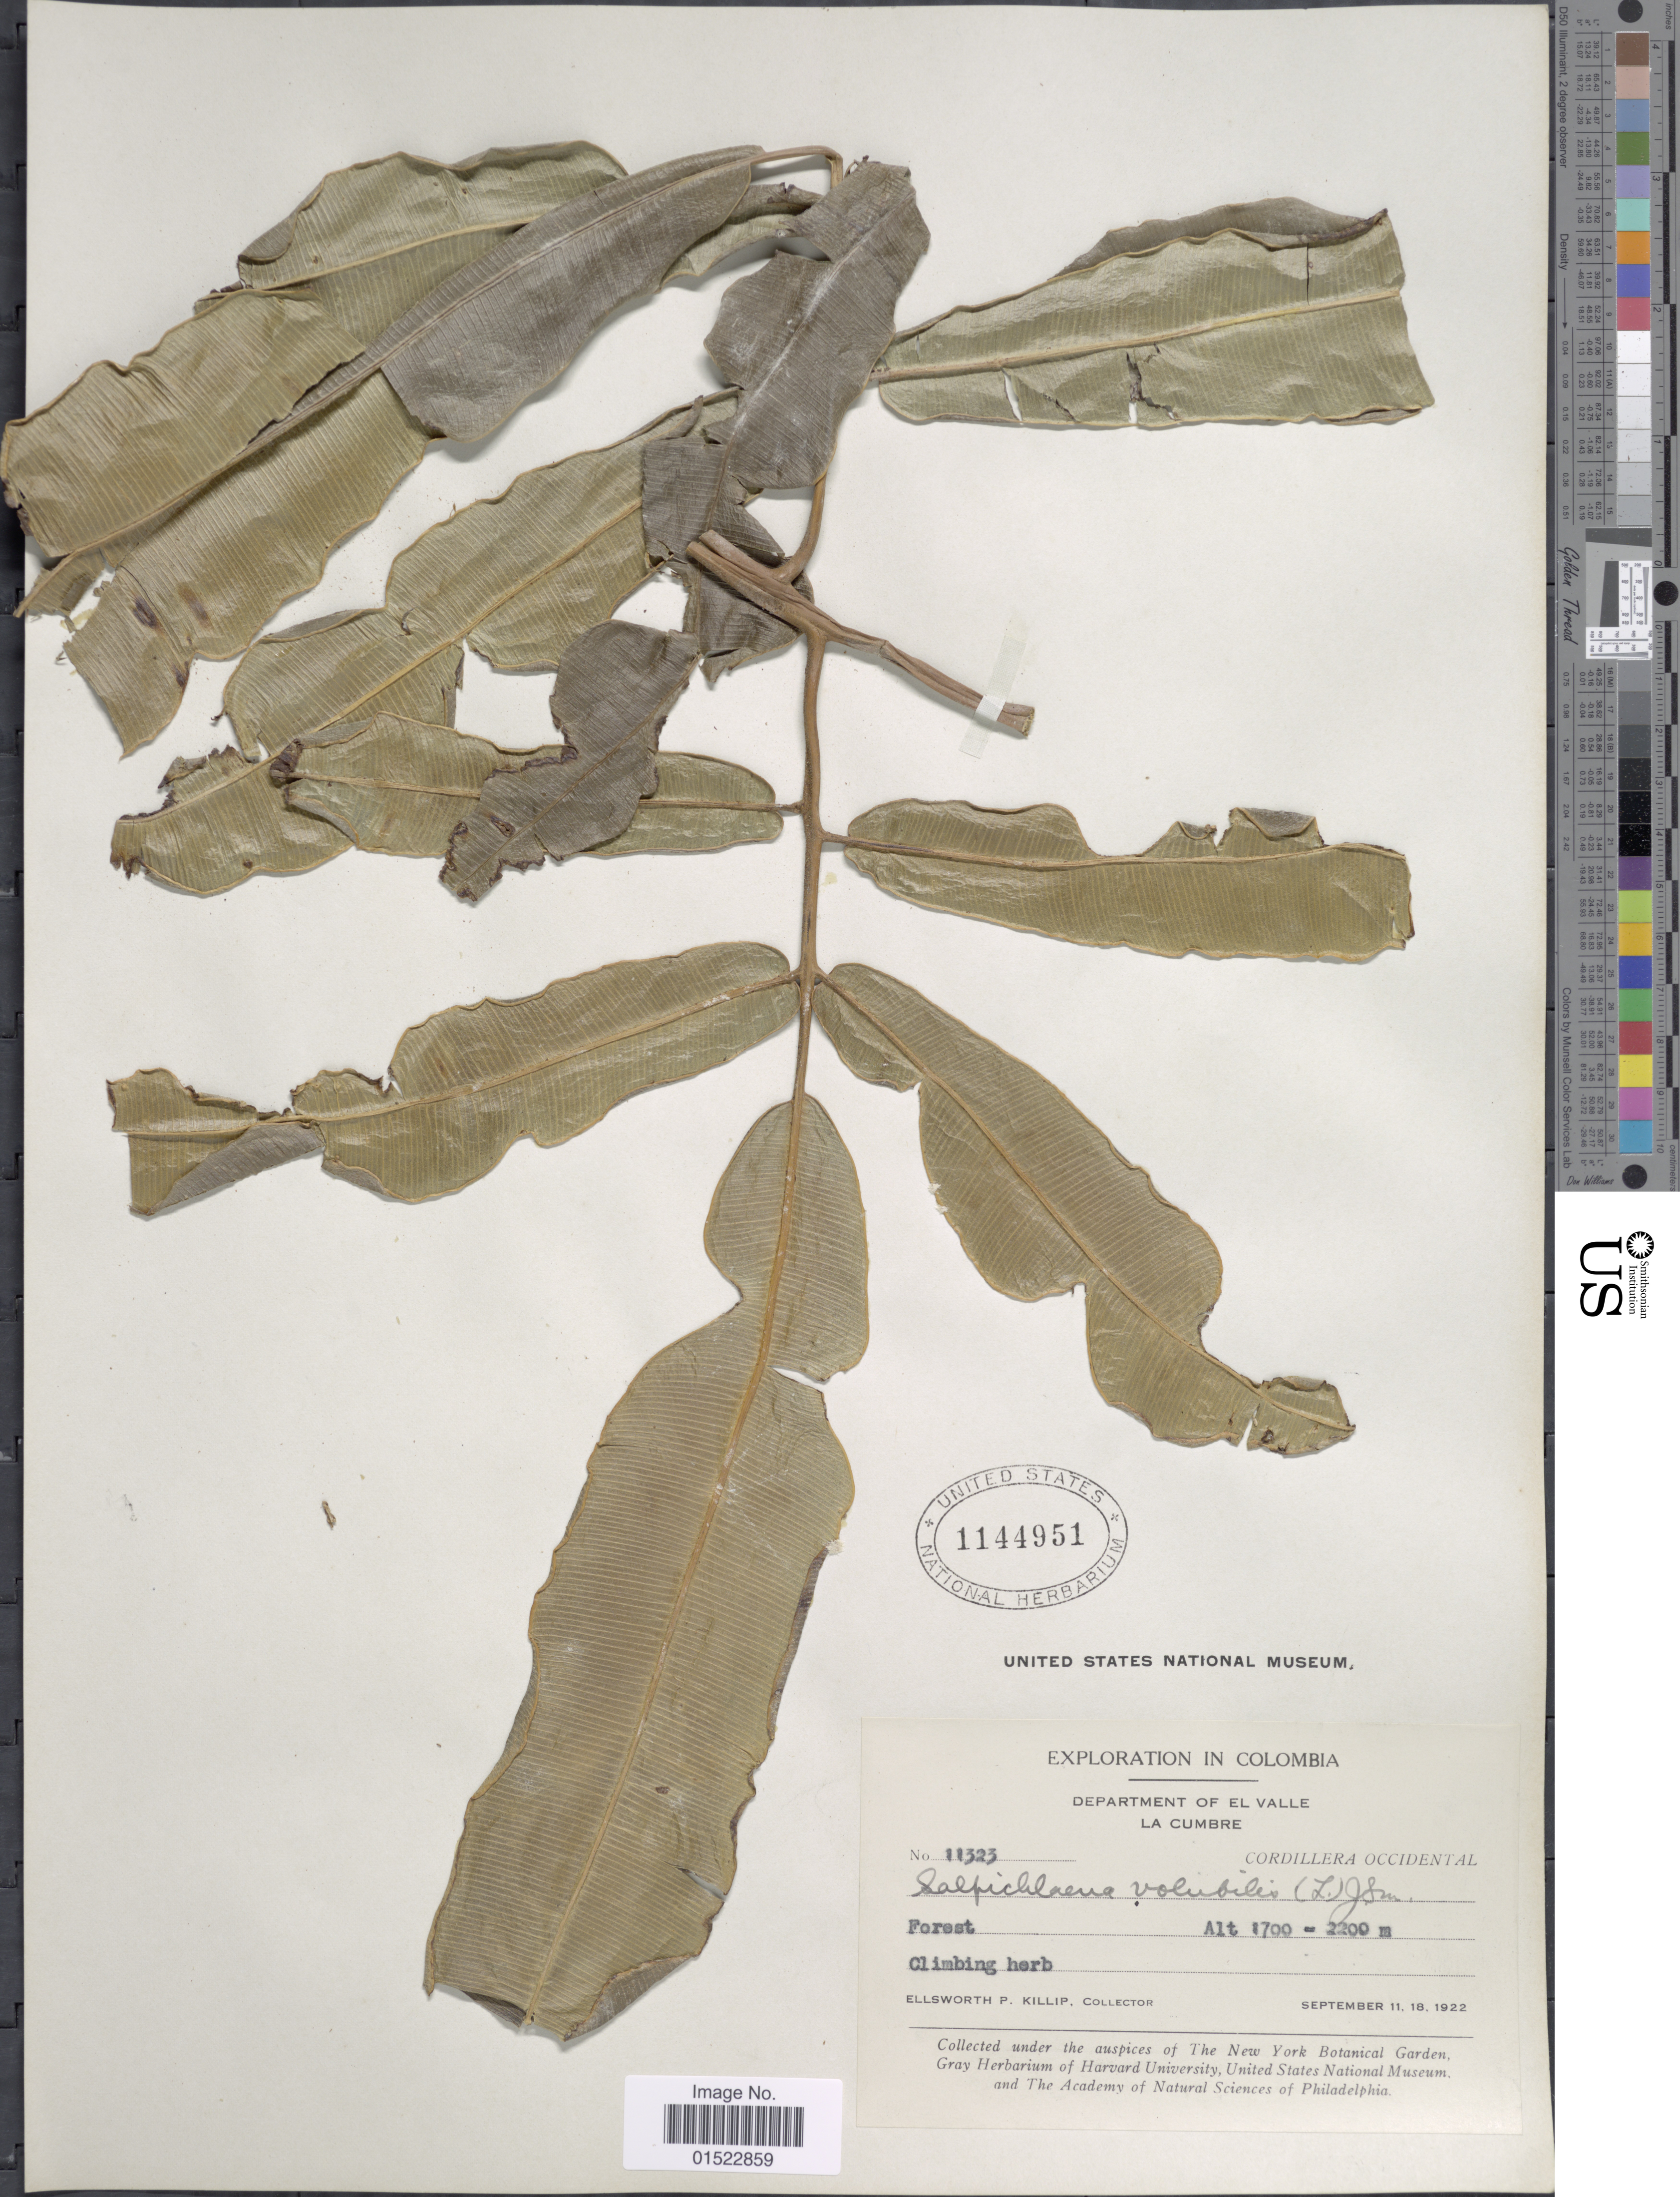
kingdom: Plantae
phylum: Tracheophyta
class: Polypodiopsida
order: Polypodiales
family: Blechnaceae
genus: Salpichlaena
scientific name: Salpichlaena volubilis subsp. volubilis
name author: (Kaulf.) J. Sm.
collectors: E. P. Killip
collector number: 11323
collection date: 1922-09-11/1922-09-18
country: Colombia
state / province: Valle del Cauca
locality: Department of El Valle, La Cumbre, Cordillera Occidental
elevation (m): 1700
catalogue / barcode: US 1144951